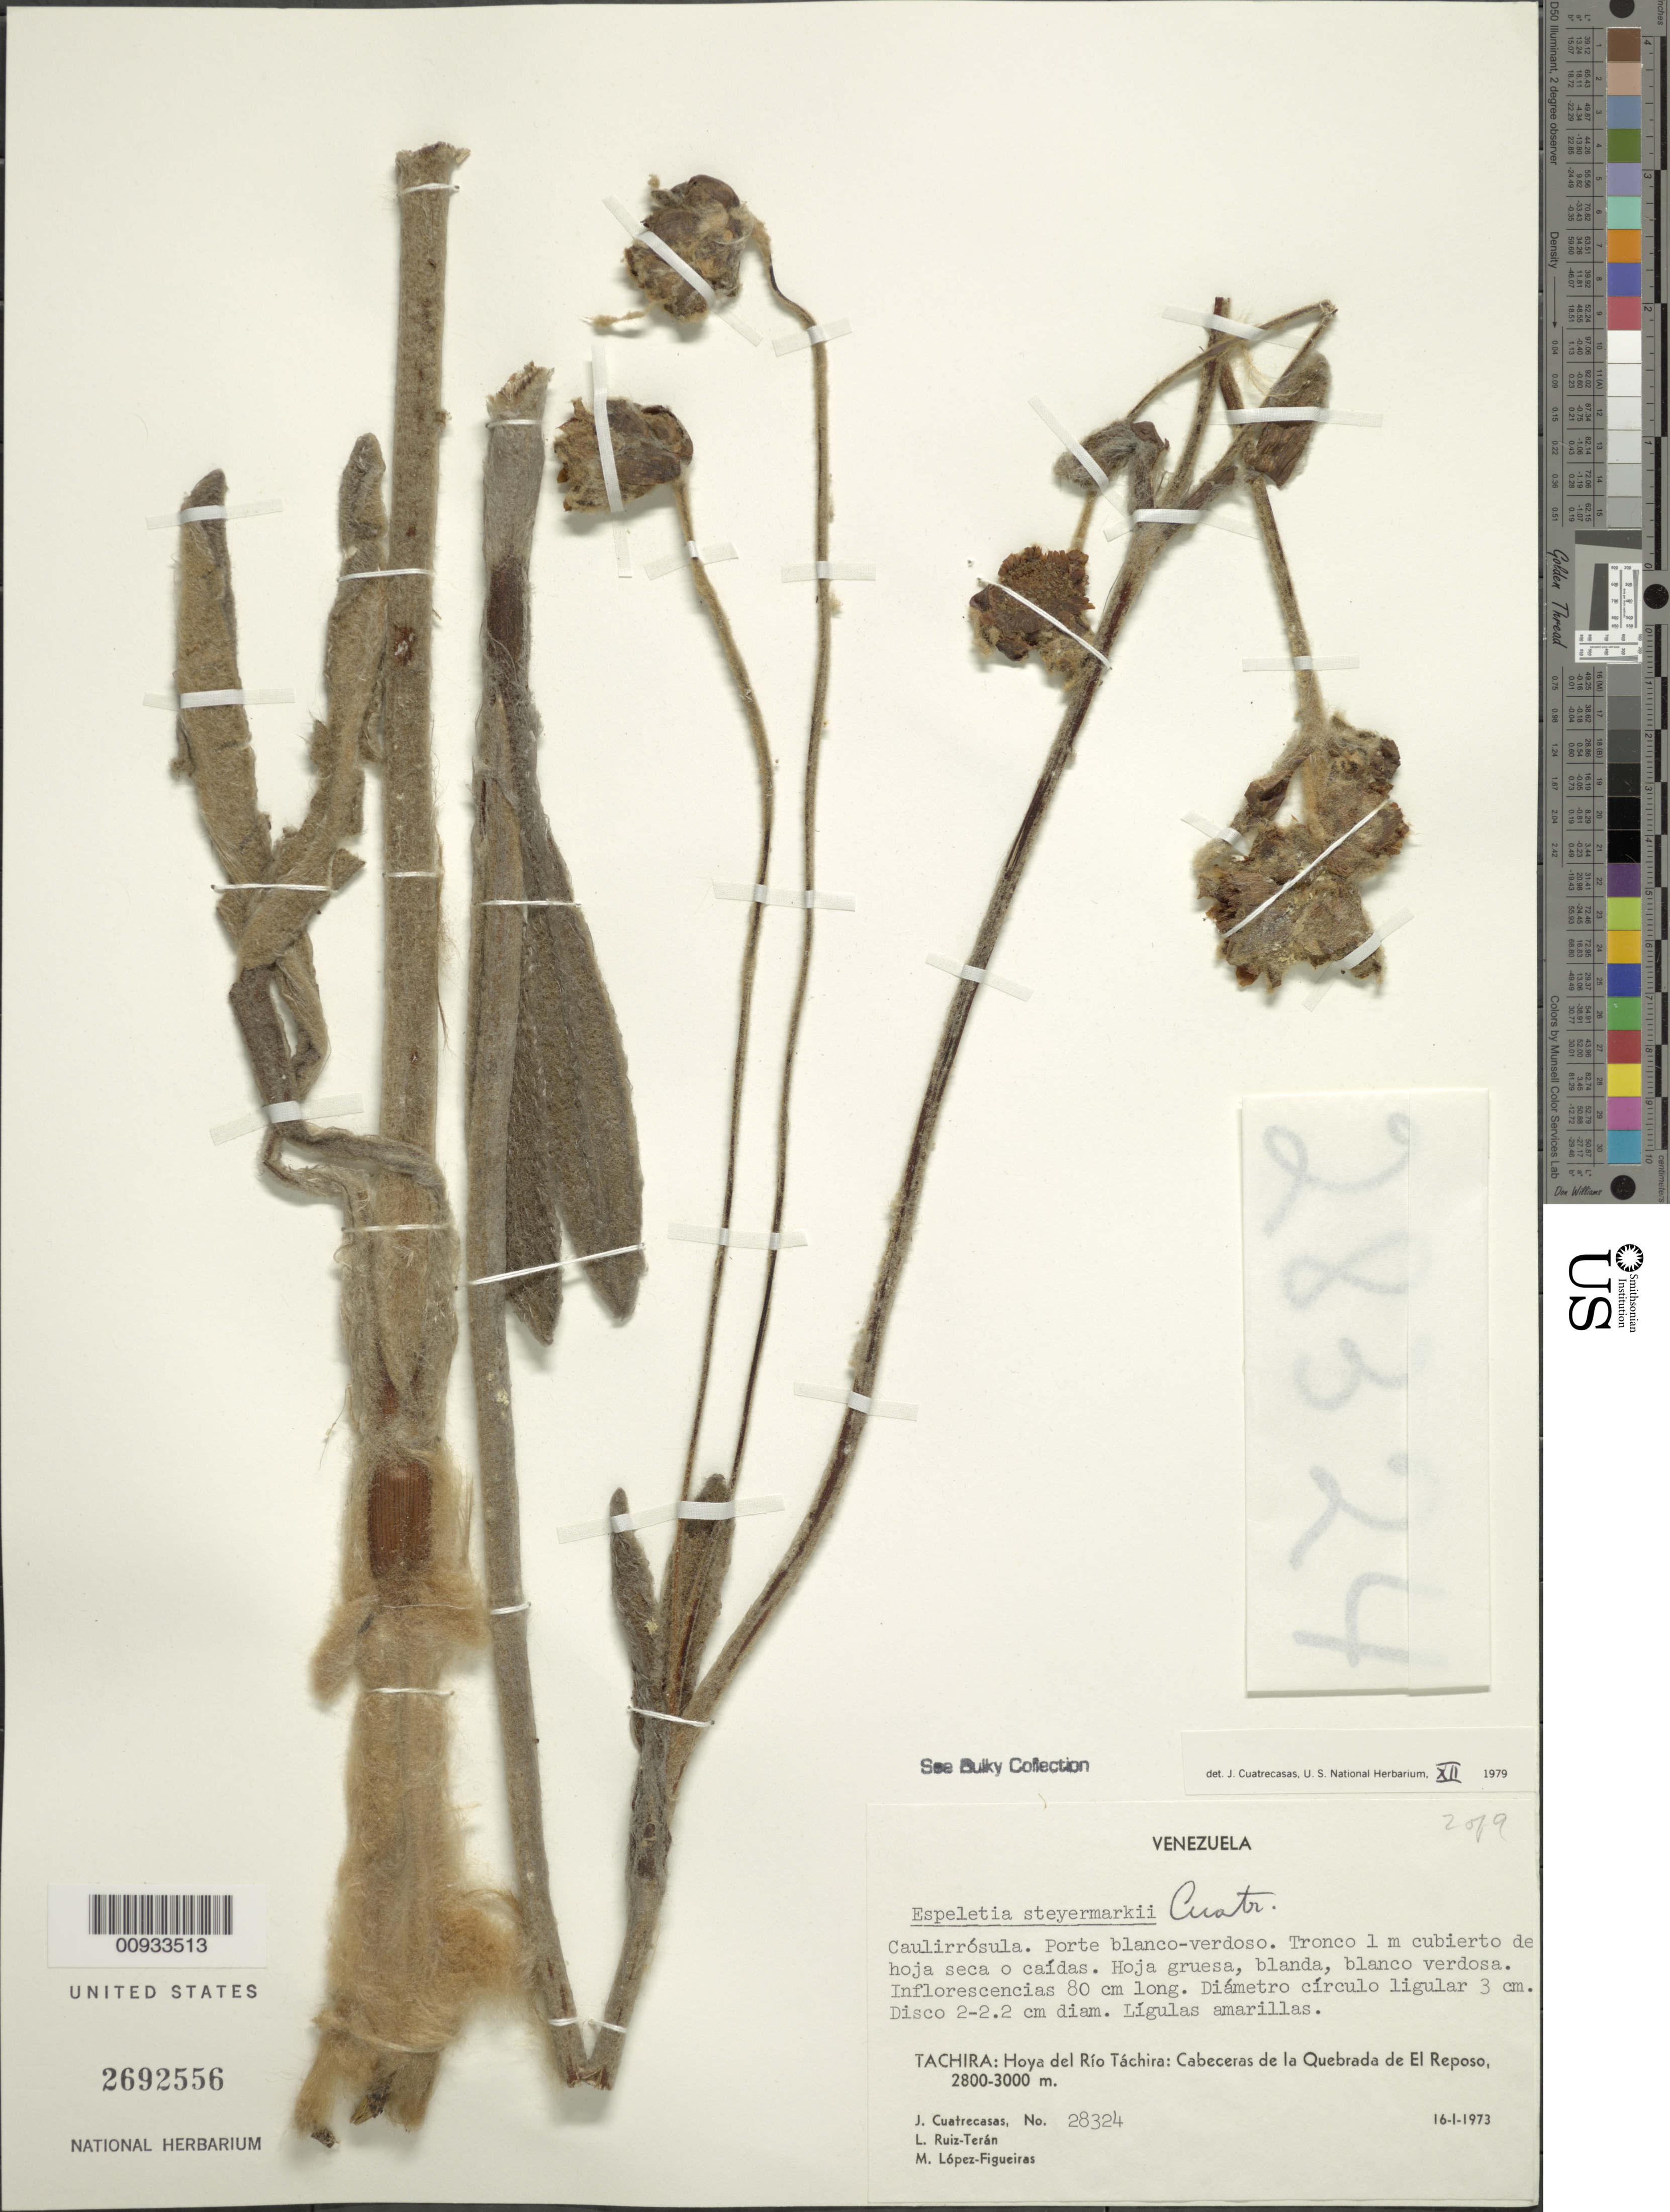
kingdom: Plantae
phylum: Tracheophyta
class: Magnoliopsida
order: Asterales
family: Asteraceae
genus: Espeletia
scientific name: Espeletia steyermarkii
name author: Cuatrec.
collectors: J. Cuatrecasas, L. E. Ruíz-Terán & M. López Figueiras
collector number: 28324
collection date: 1973-01-16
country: Venezuela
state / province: Tachira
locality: Hoya del Rio Tachira, Cabeceras de la Quebrada de El Reposo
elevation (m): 2800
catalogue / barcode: US 2692556